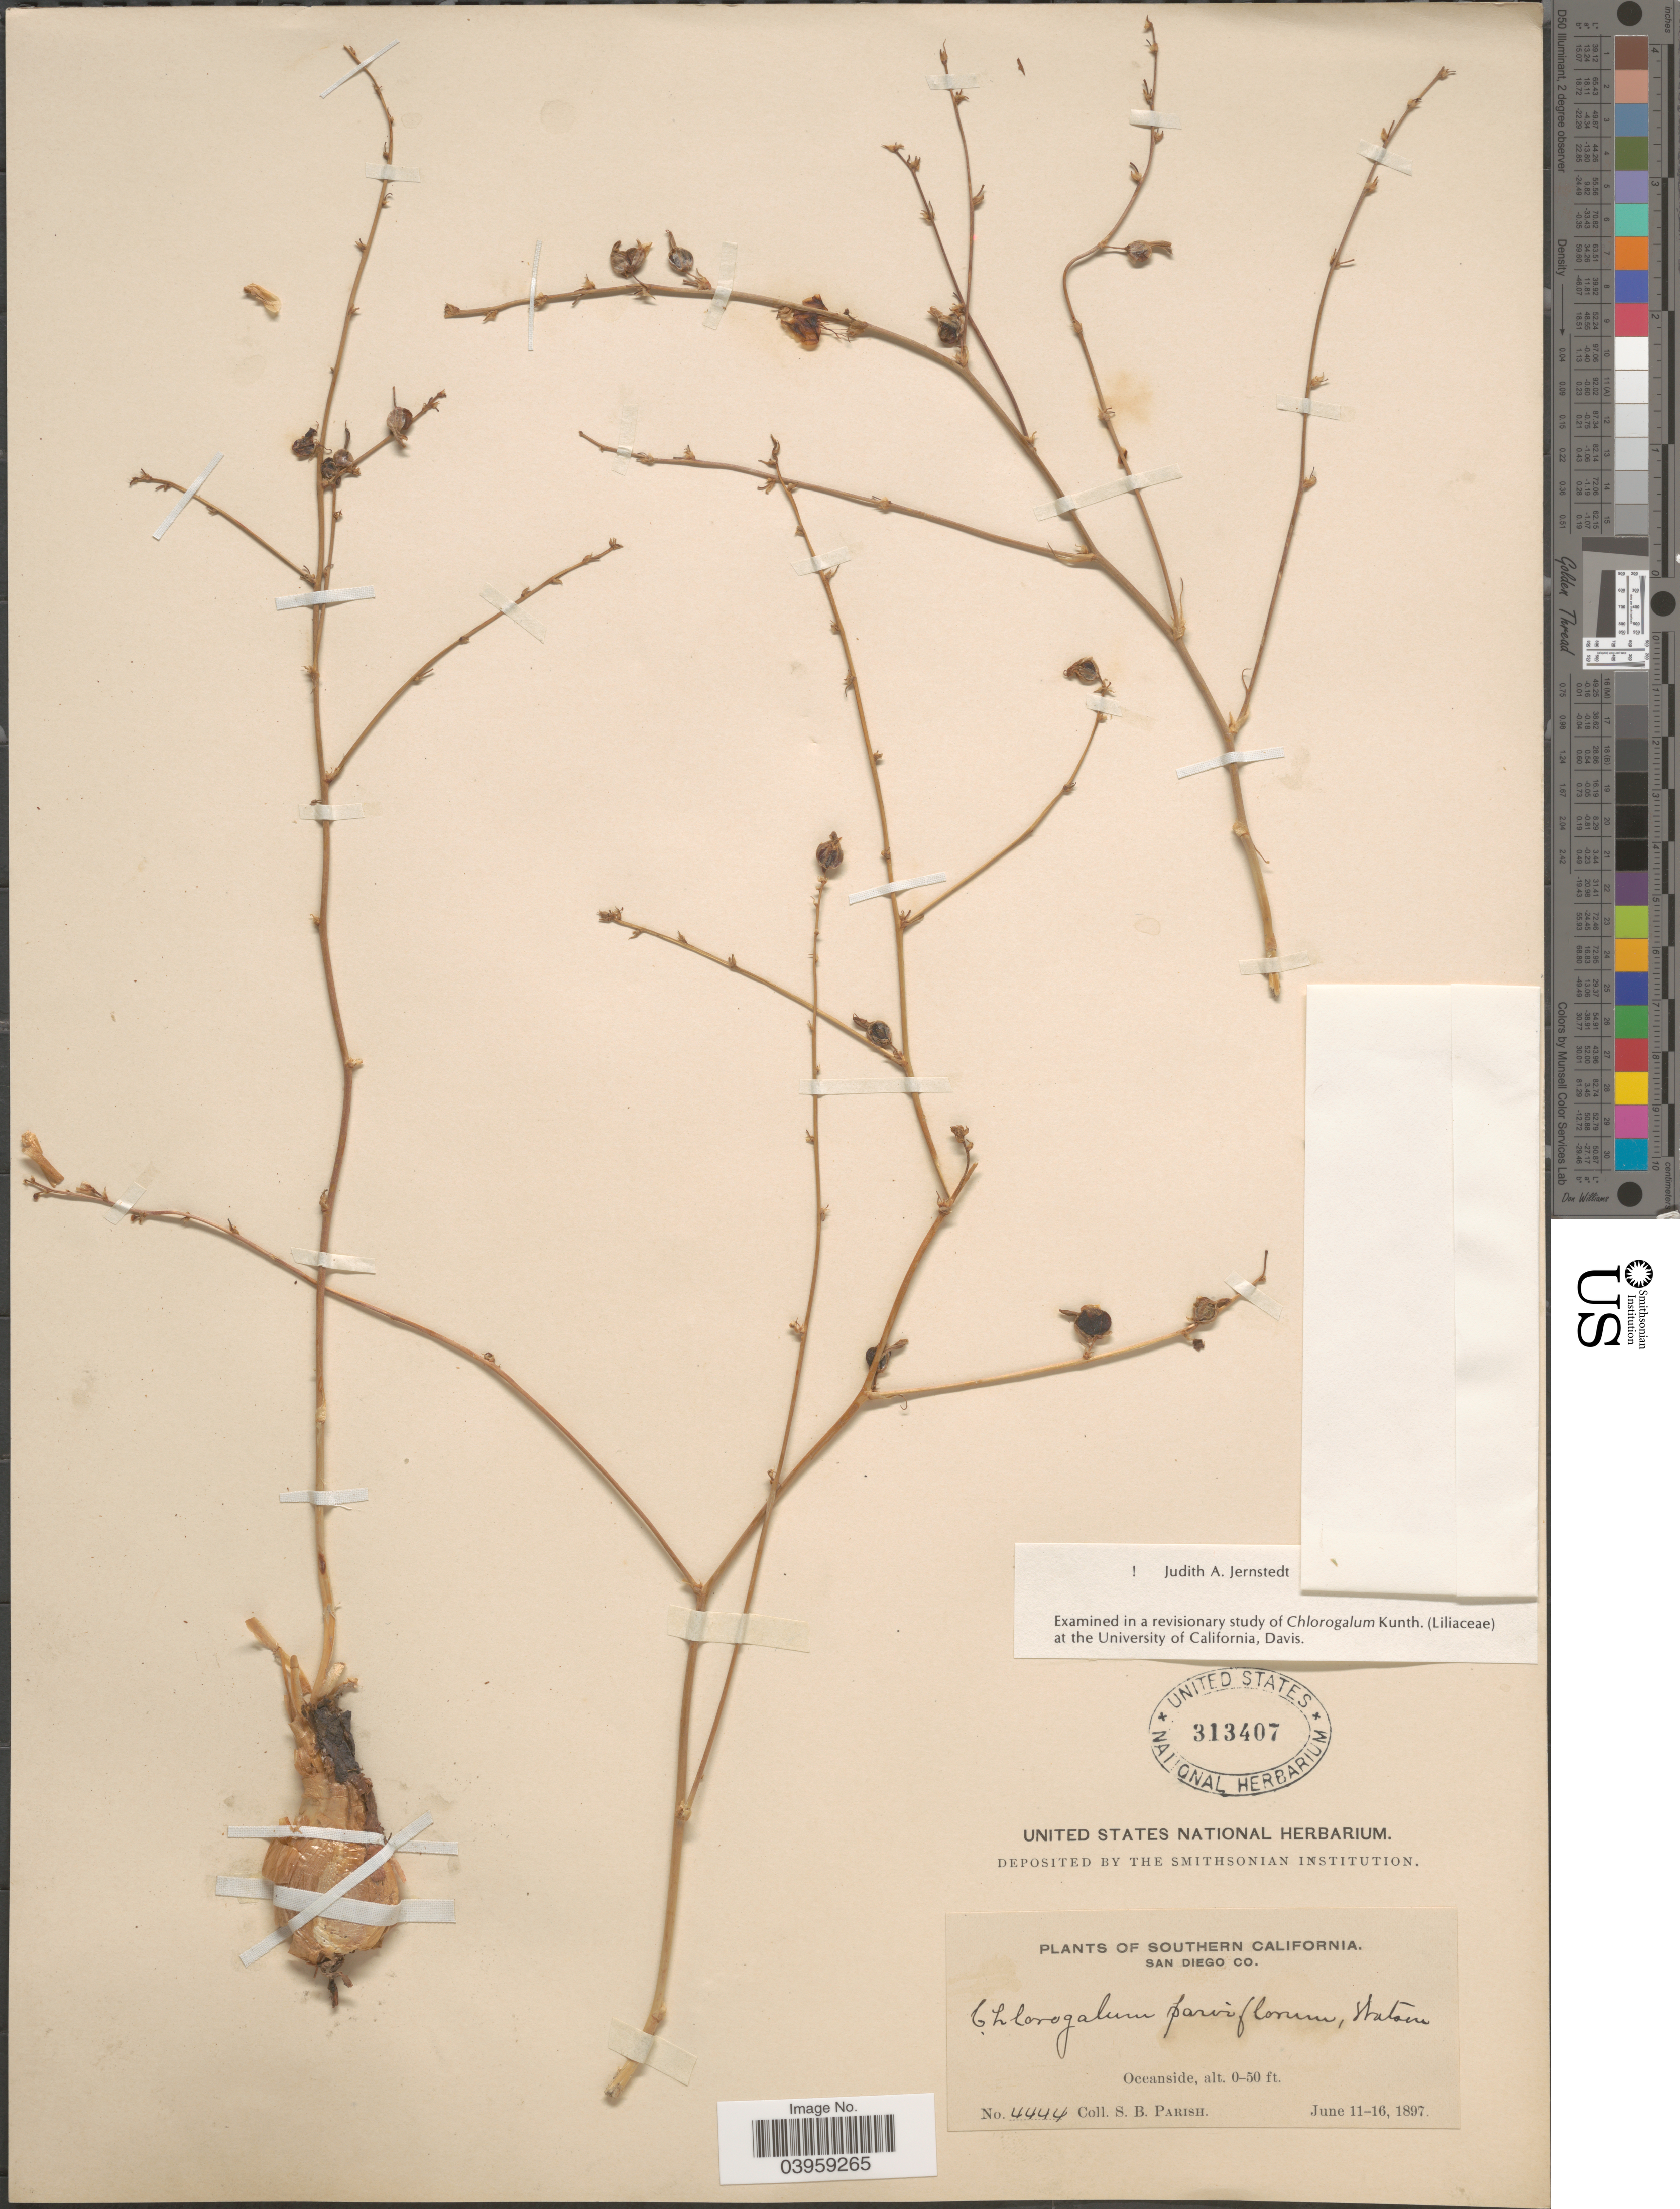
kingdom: Plantae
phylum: Tracheophyta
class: Liliopsida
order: Asparagales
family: Asparagaceae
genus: Chlorogalum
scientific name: Chlorogalum parviflorum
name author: S. Watson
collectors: S. B. Parish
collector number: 4444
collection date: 1897-06-11/1897-06-16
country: United States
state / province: California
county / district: San Diego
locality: Southern California. San Diego Co. Oceanside.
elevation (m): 0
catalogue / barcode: US 313407